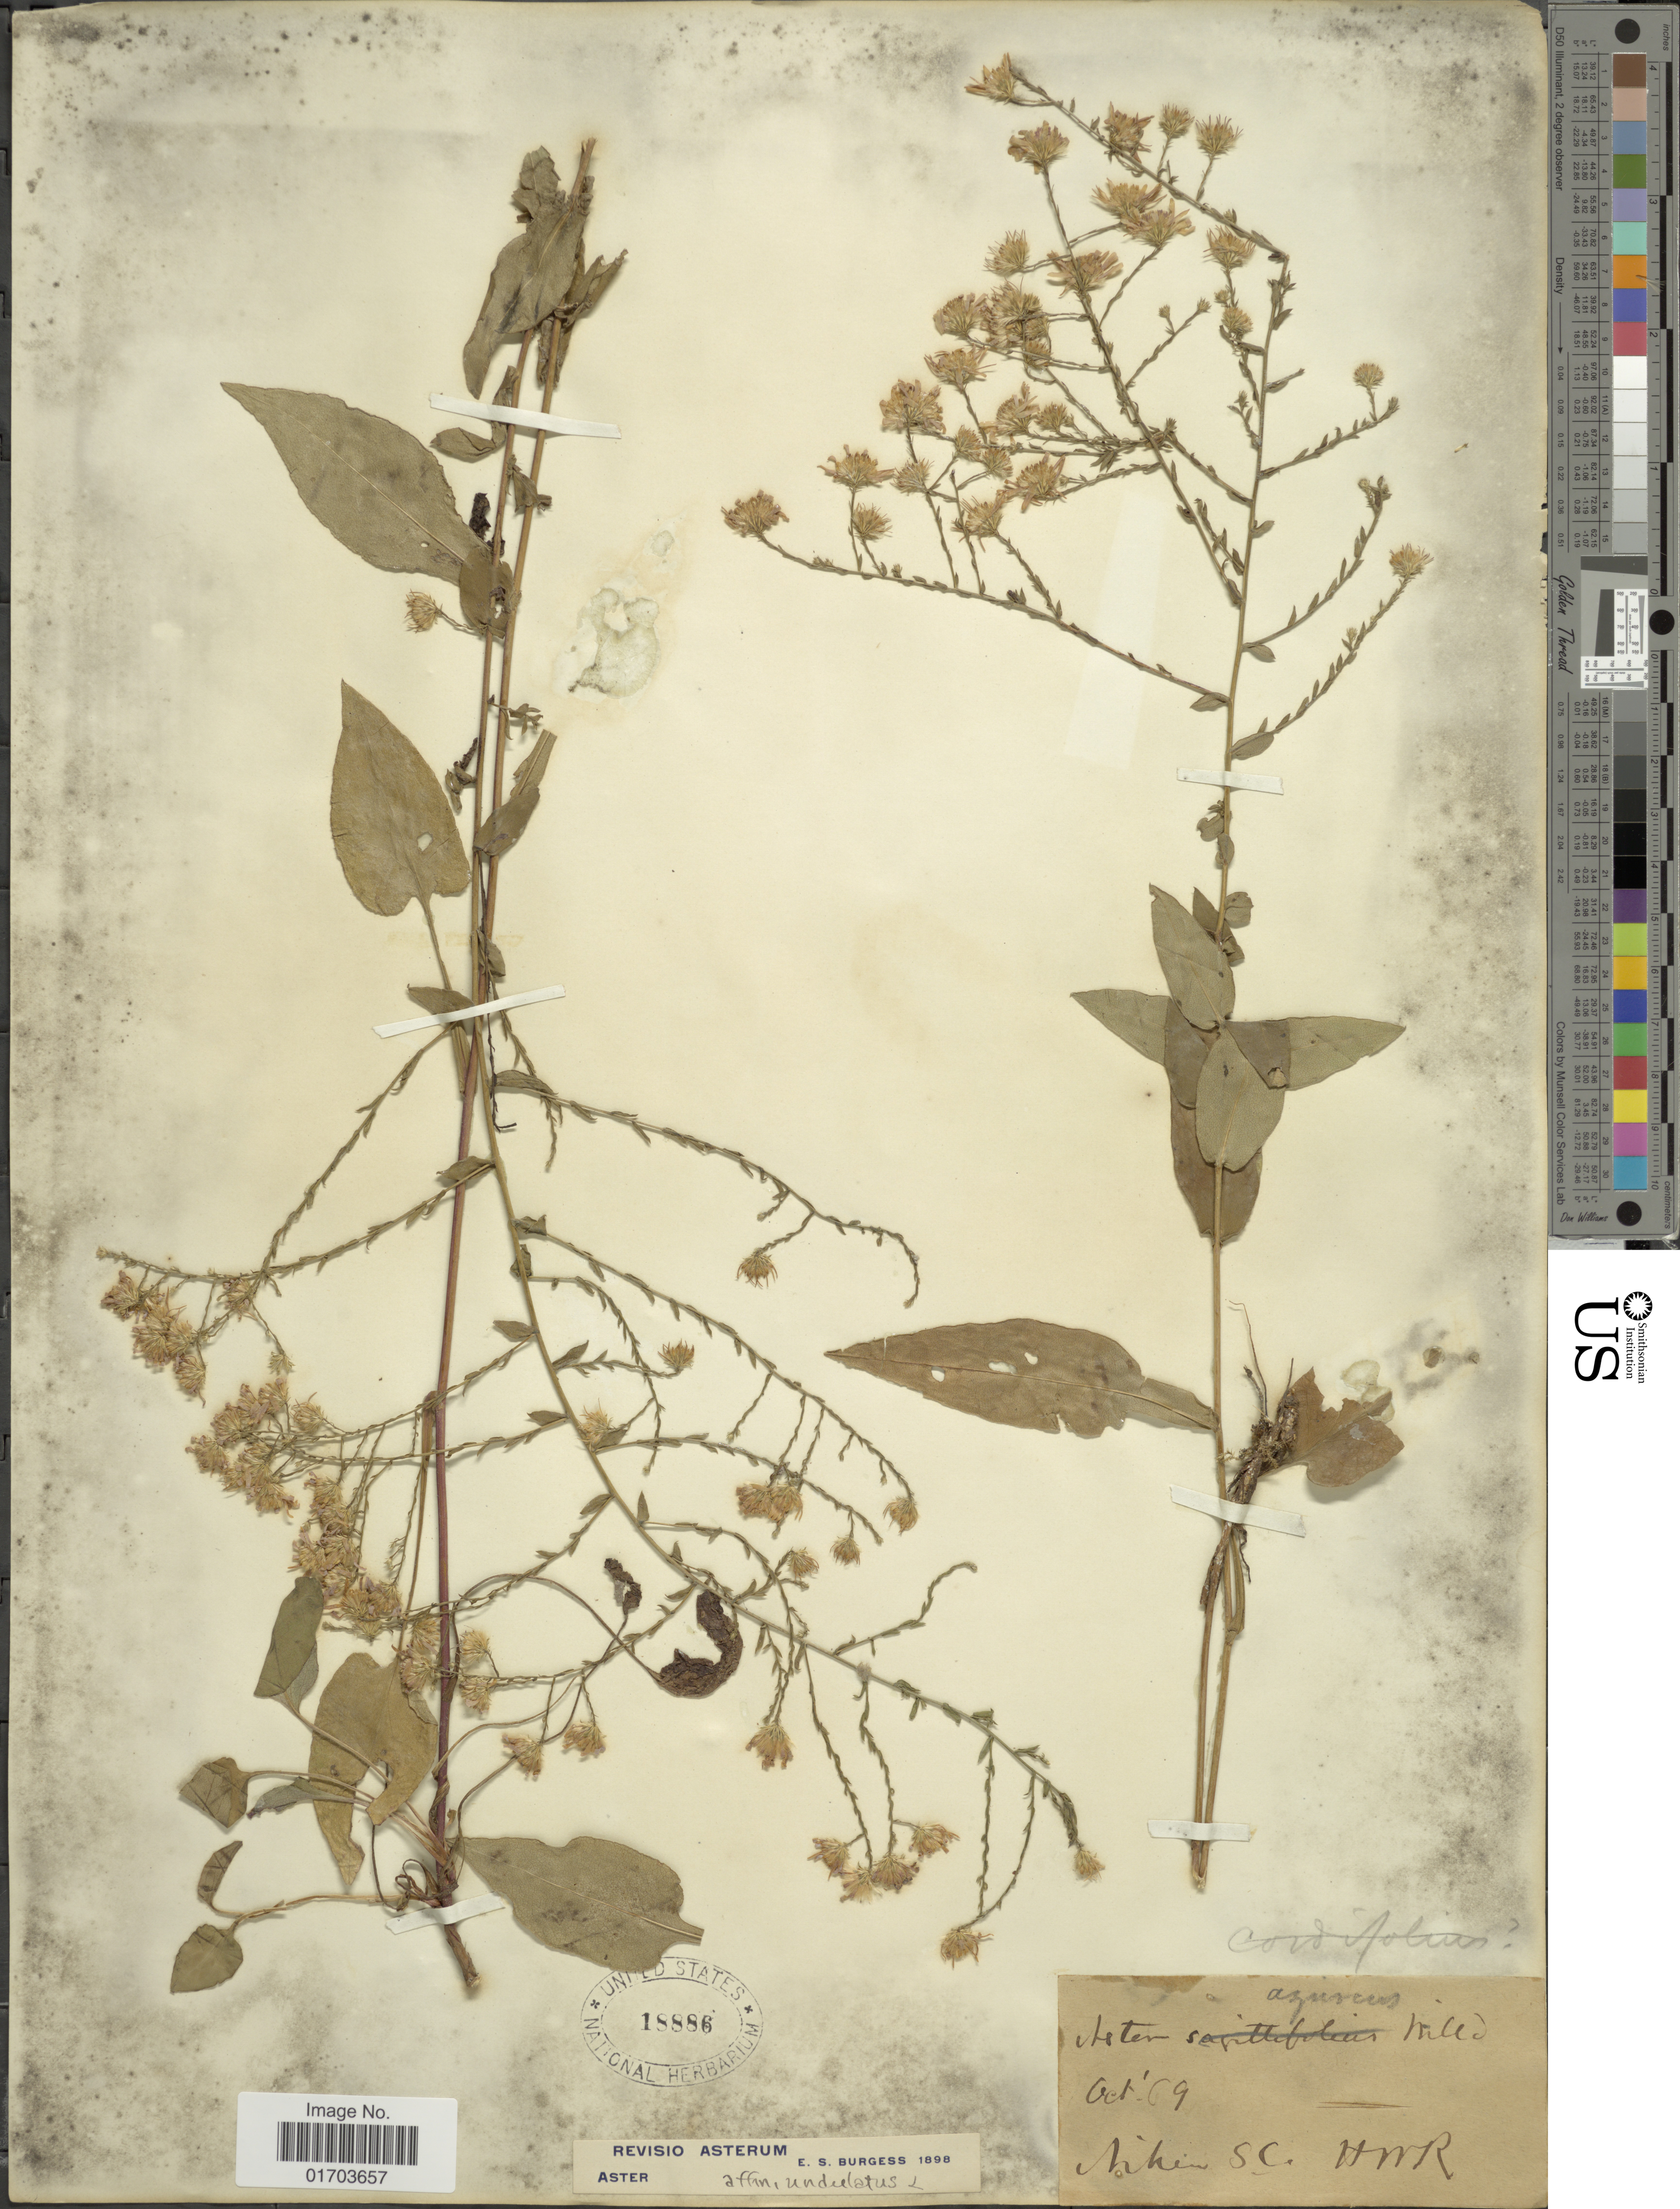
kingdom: Plantae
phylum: Tracheophyta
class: Magnoliopsida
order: Asterales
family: Asteraceae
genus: Symphyotrichum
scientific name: Symphyotrichum undulatum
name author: (L.) G.L. Nesom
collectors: H. W. R.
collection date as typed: Transcribed d/m/y: /10/69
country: United States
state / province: South Carolina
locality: Aiken, S. C.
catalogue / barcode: US 18886